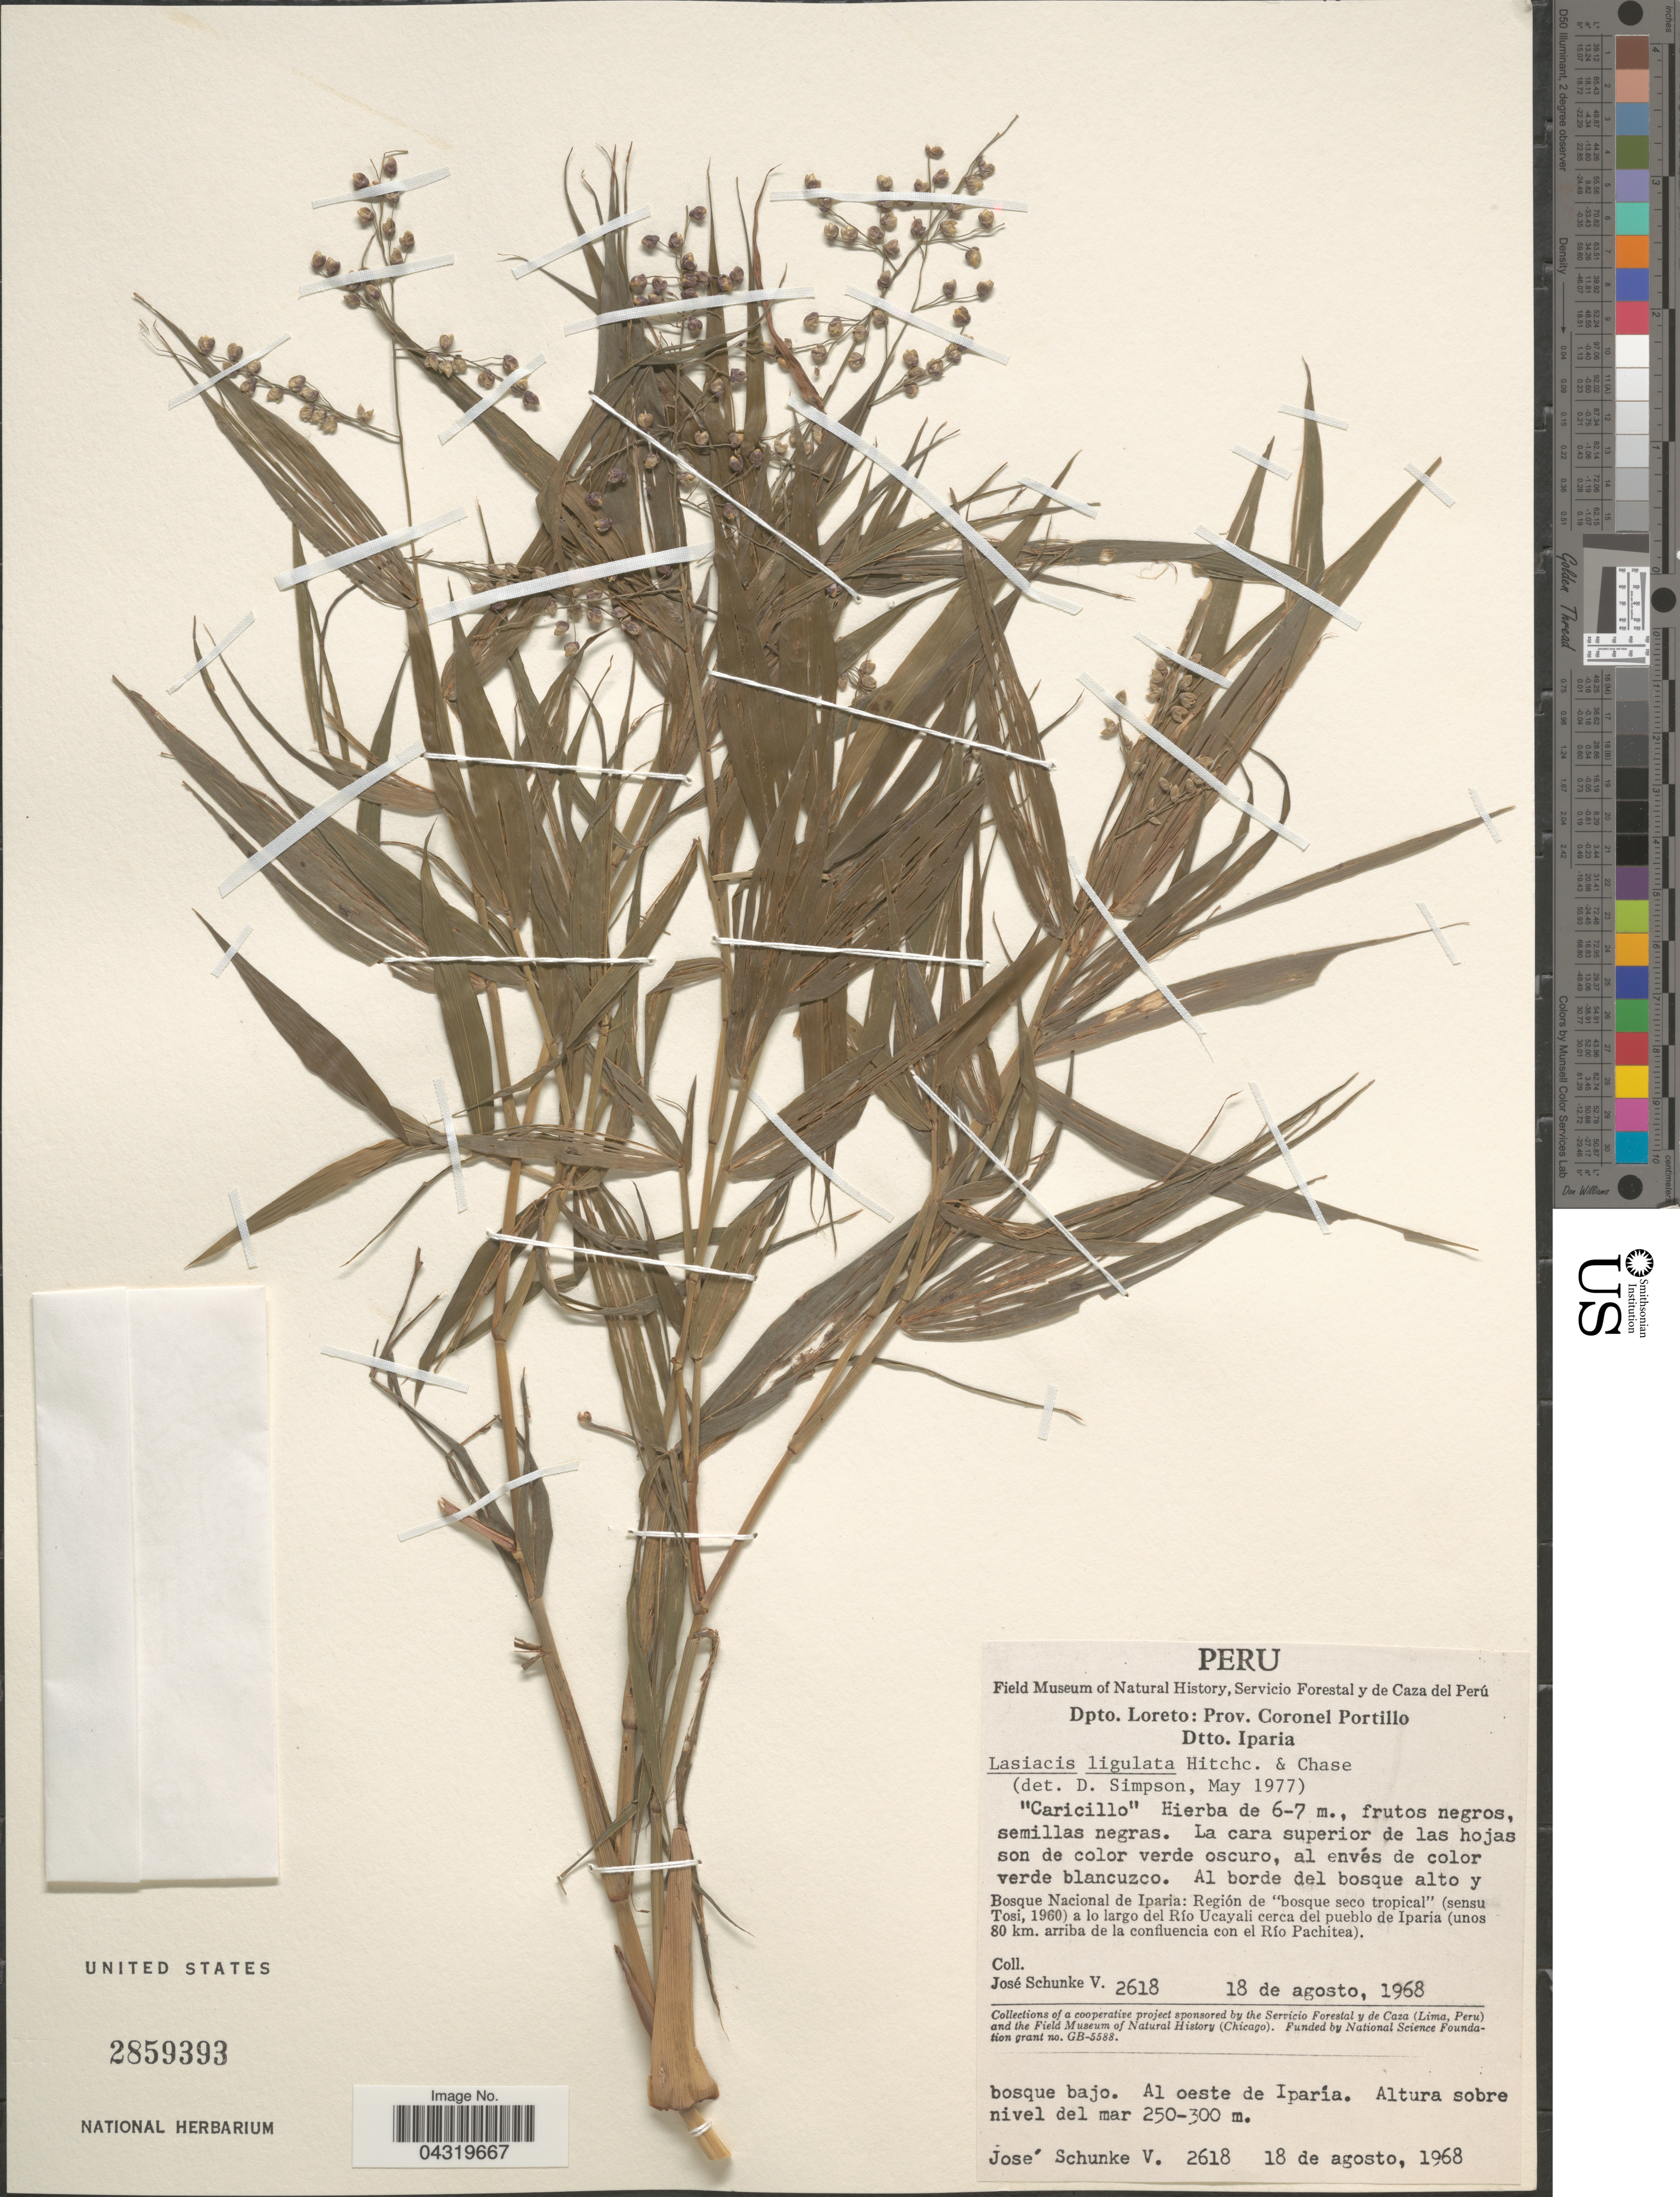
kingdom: Plantae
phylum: Tracheophyta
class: Liliopsida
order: Poales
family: Poaceae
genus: Lasiacis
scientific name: Lasiacis ligulata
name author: Hitchc. & Chase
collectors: J. Schunke Vigo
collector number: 2618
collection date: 1968-08-18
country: Peru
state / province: Loreto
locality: Dpto. Loreto: Prov. Coronel Portillo Dtto. Iparia. Al borde del bosque alto y bosque bajo. Al oeste de Iparía. Bosque Nacional de Iparia: Región de "bosque seco tropical" (sensu Tosi, 1960) a lo largo del Río Ucayali cerca del pueblo de Iparia (unos 80 km. arriba de la confluencia con el Río Pachitea).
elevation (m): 250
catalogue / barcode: US 2859393